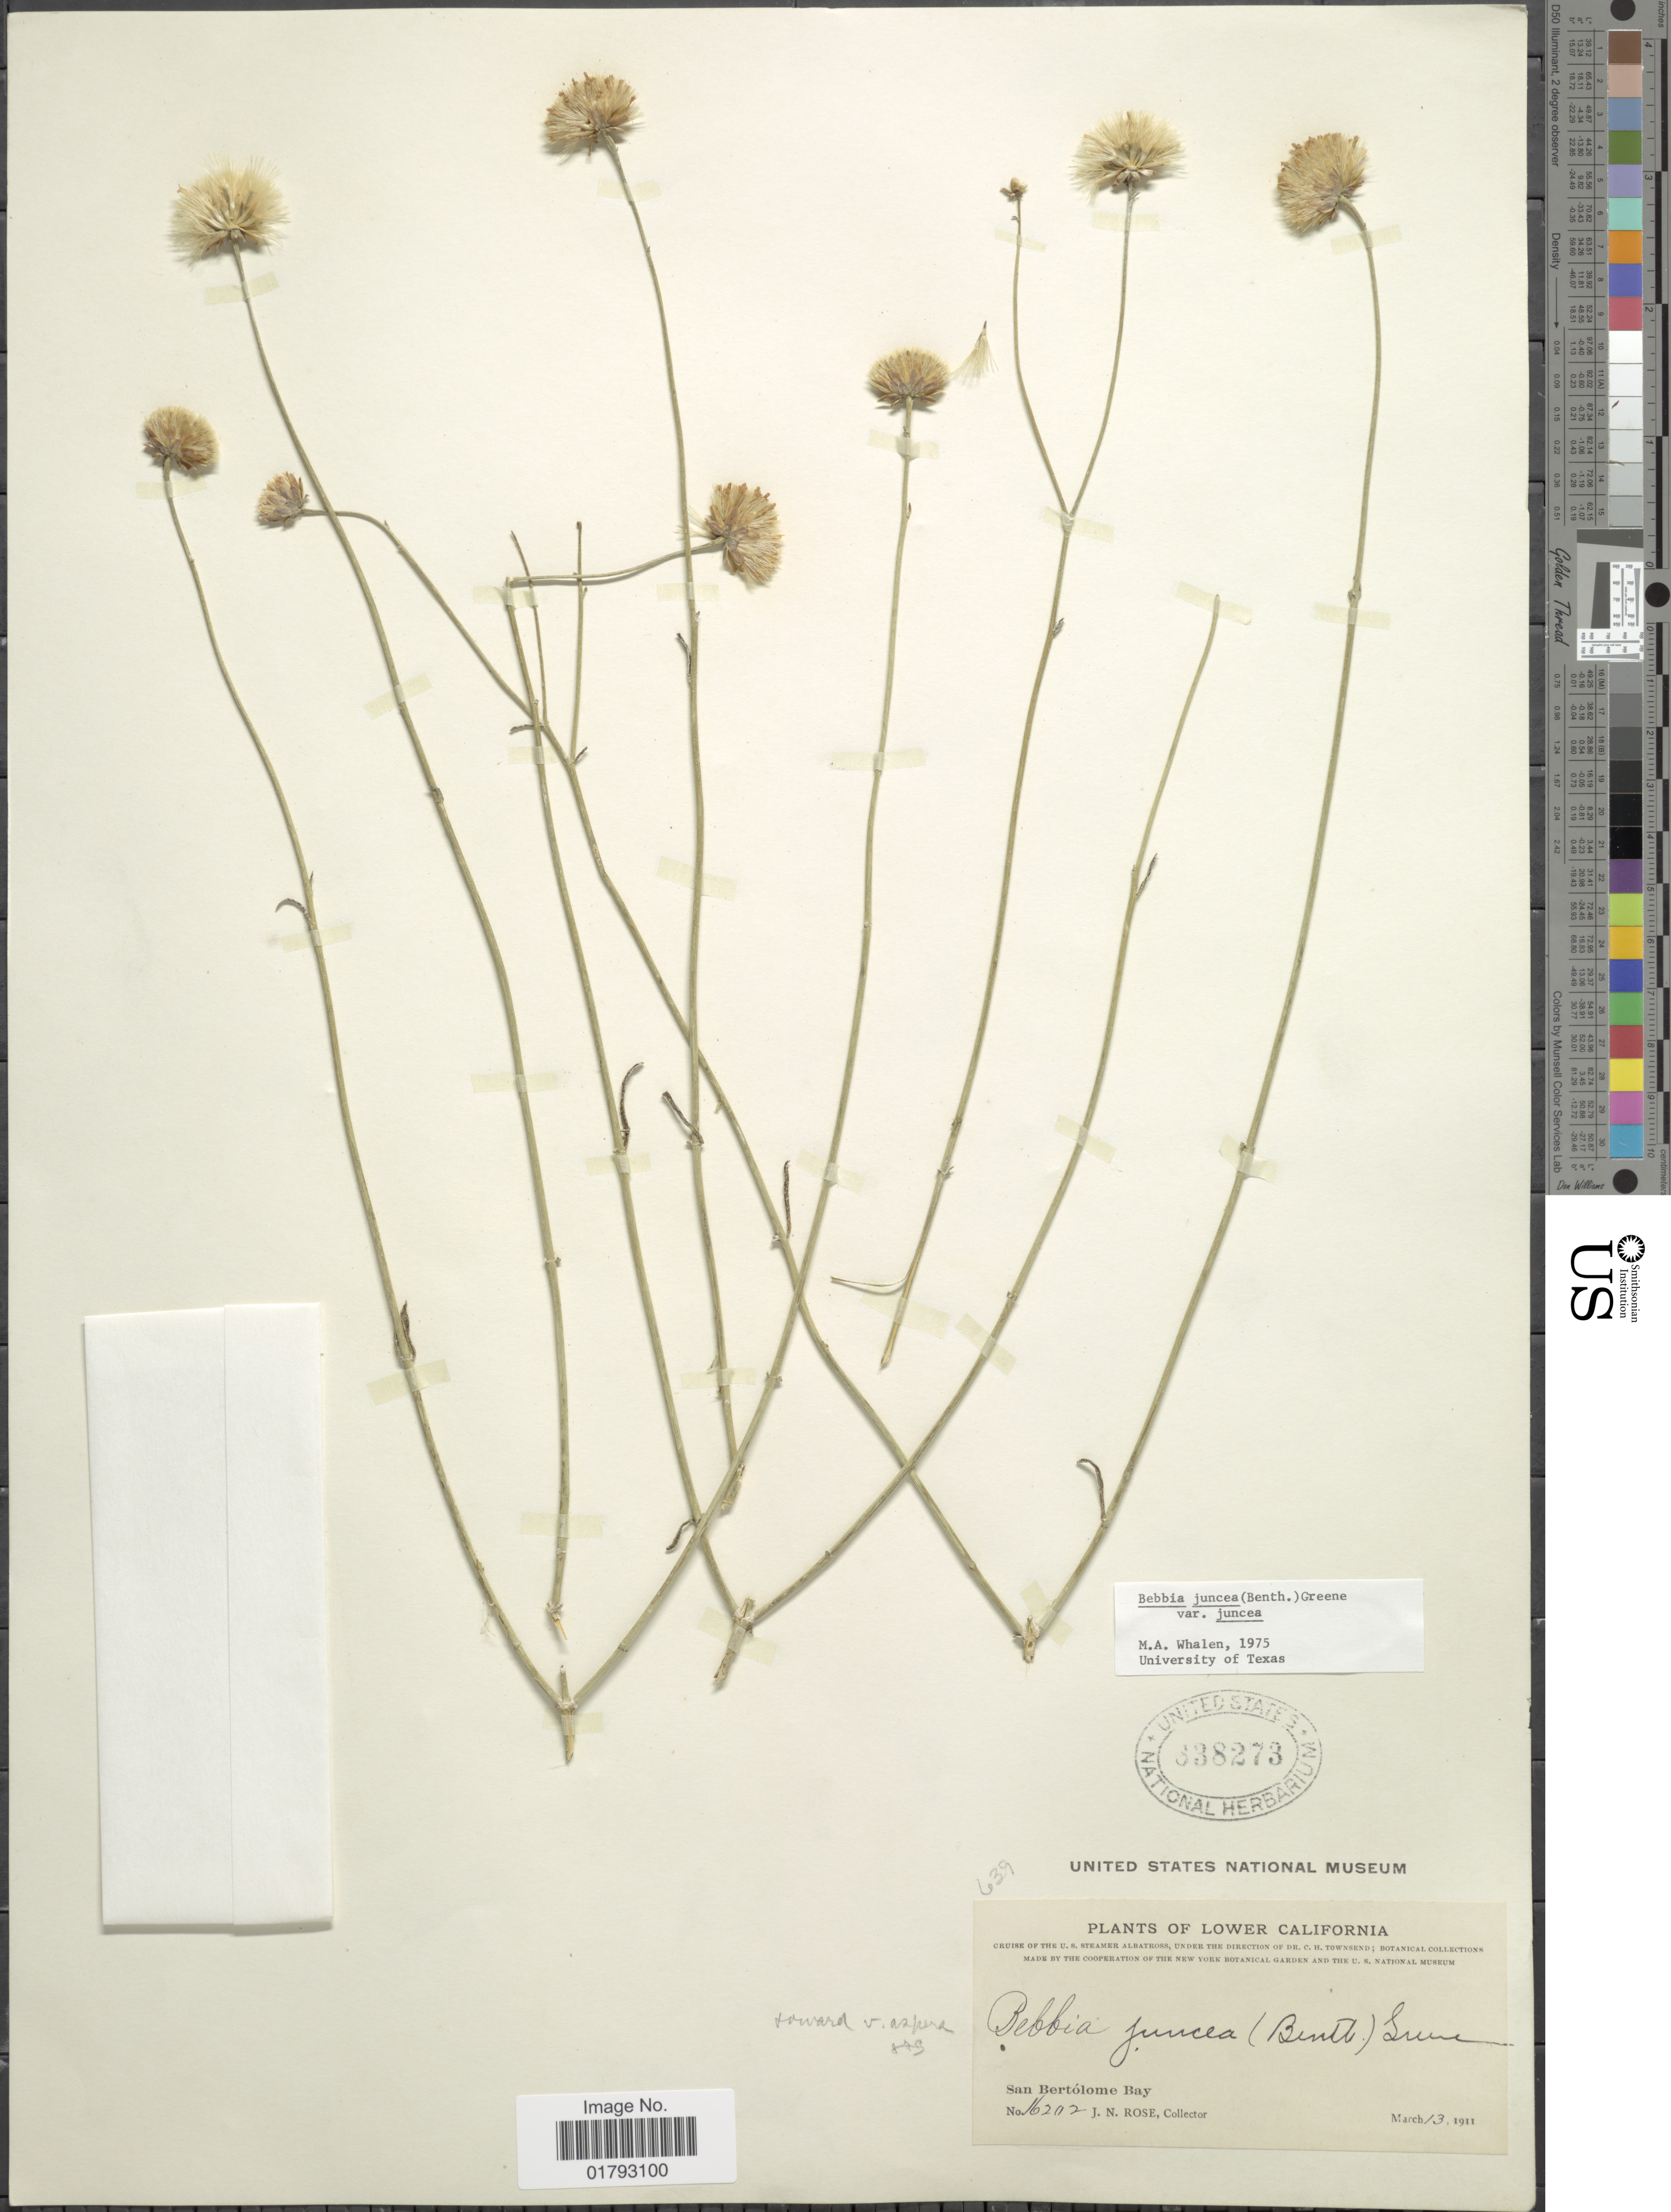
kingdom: Plantae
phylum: Tracheophyta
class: Magnoliopsida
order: Asterales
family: Asteraceae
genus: Bebbia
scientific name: Bebbia juncea var. juncea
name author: (Benth.) Greene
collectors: J. N. Rose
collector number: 16202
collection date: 1911-03-13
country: Mexico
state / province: Baja California Sur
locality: Lower California, San Bertolome Bay.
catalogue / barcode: US 338273